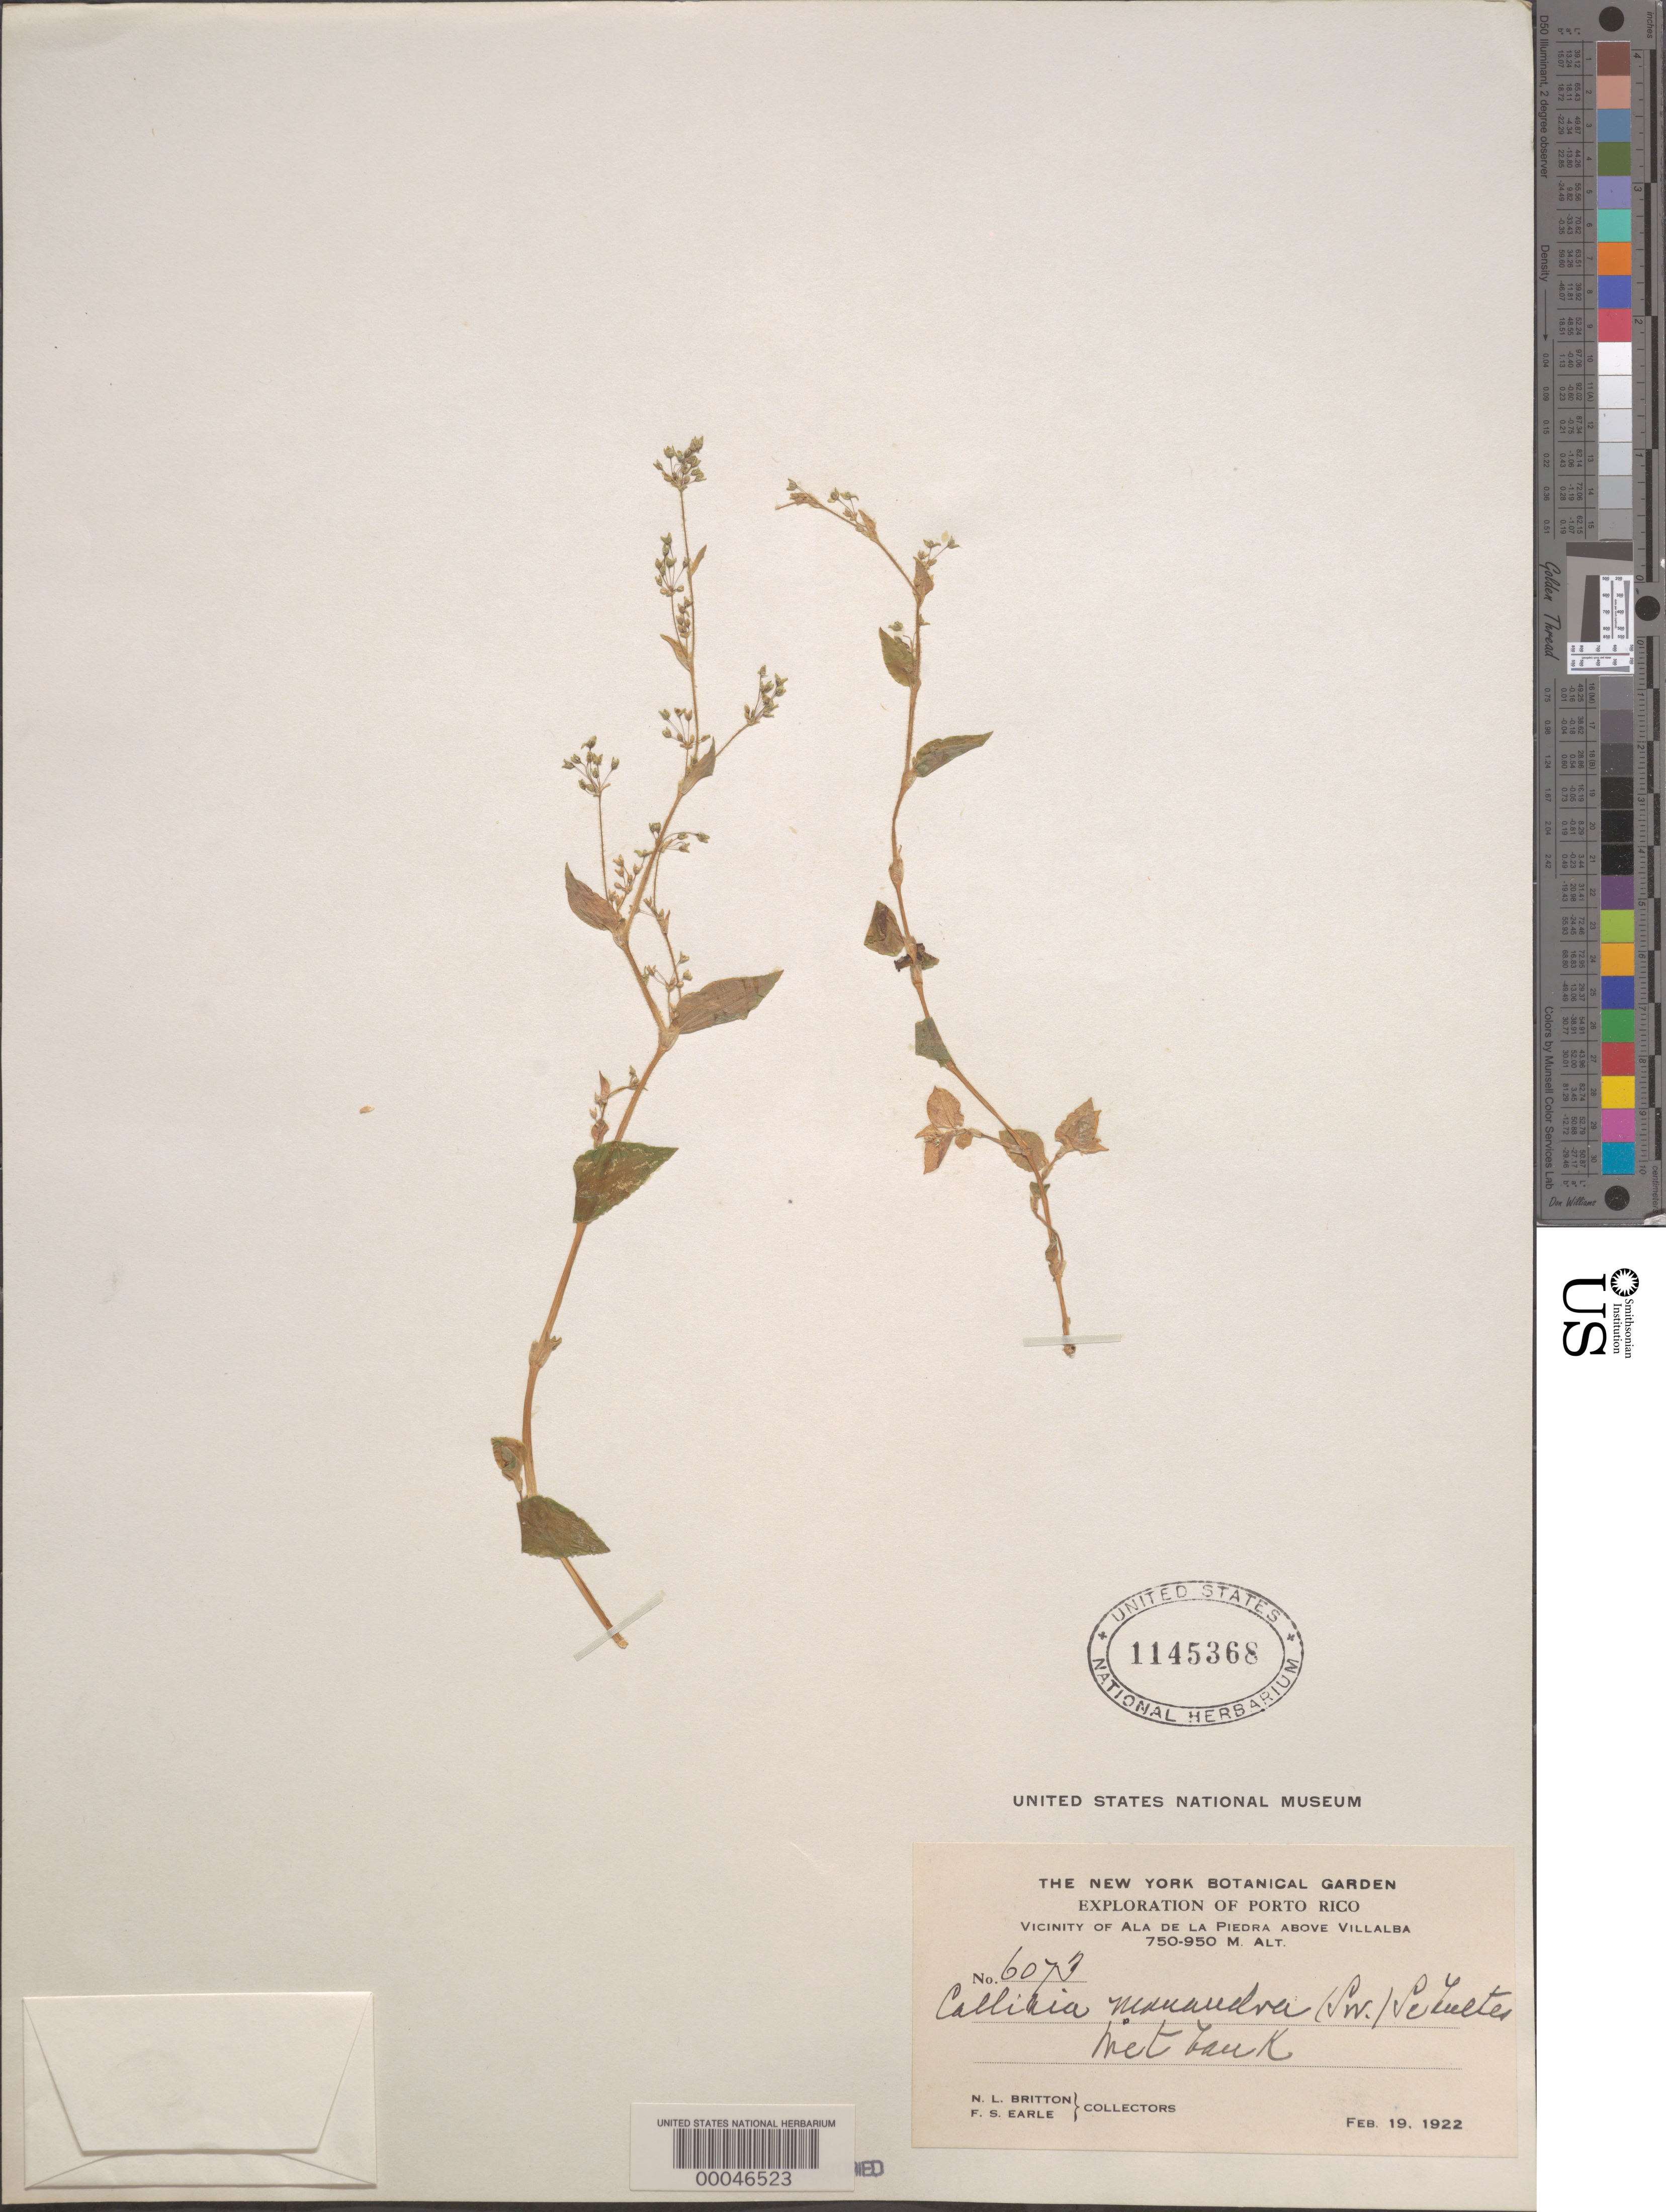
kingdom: Plantae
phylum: Tracheophyta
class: Liliopsida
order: Commelinales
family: Commelinaceae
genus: Callisia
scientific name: Callisia monandra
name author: (Sw.) Schult. & Schult. f.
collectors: N. Britton & F. S. Earle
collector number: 6073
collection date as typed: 19 Feb 1922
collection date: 1922-02-19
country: Puerto Rico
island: Greater Antilles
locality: Near ala de la piedra, above villalba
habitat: Wet bank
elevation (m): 750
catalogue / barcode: US 1145368